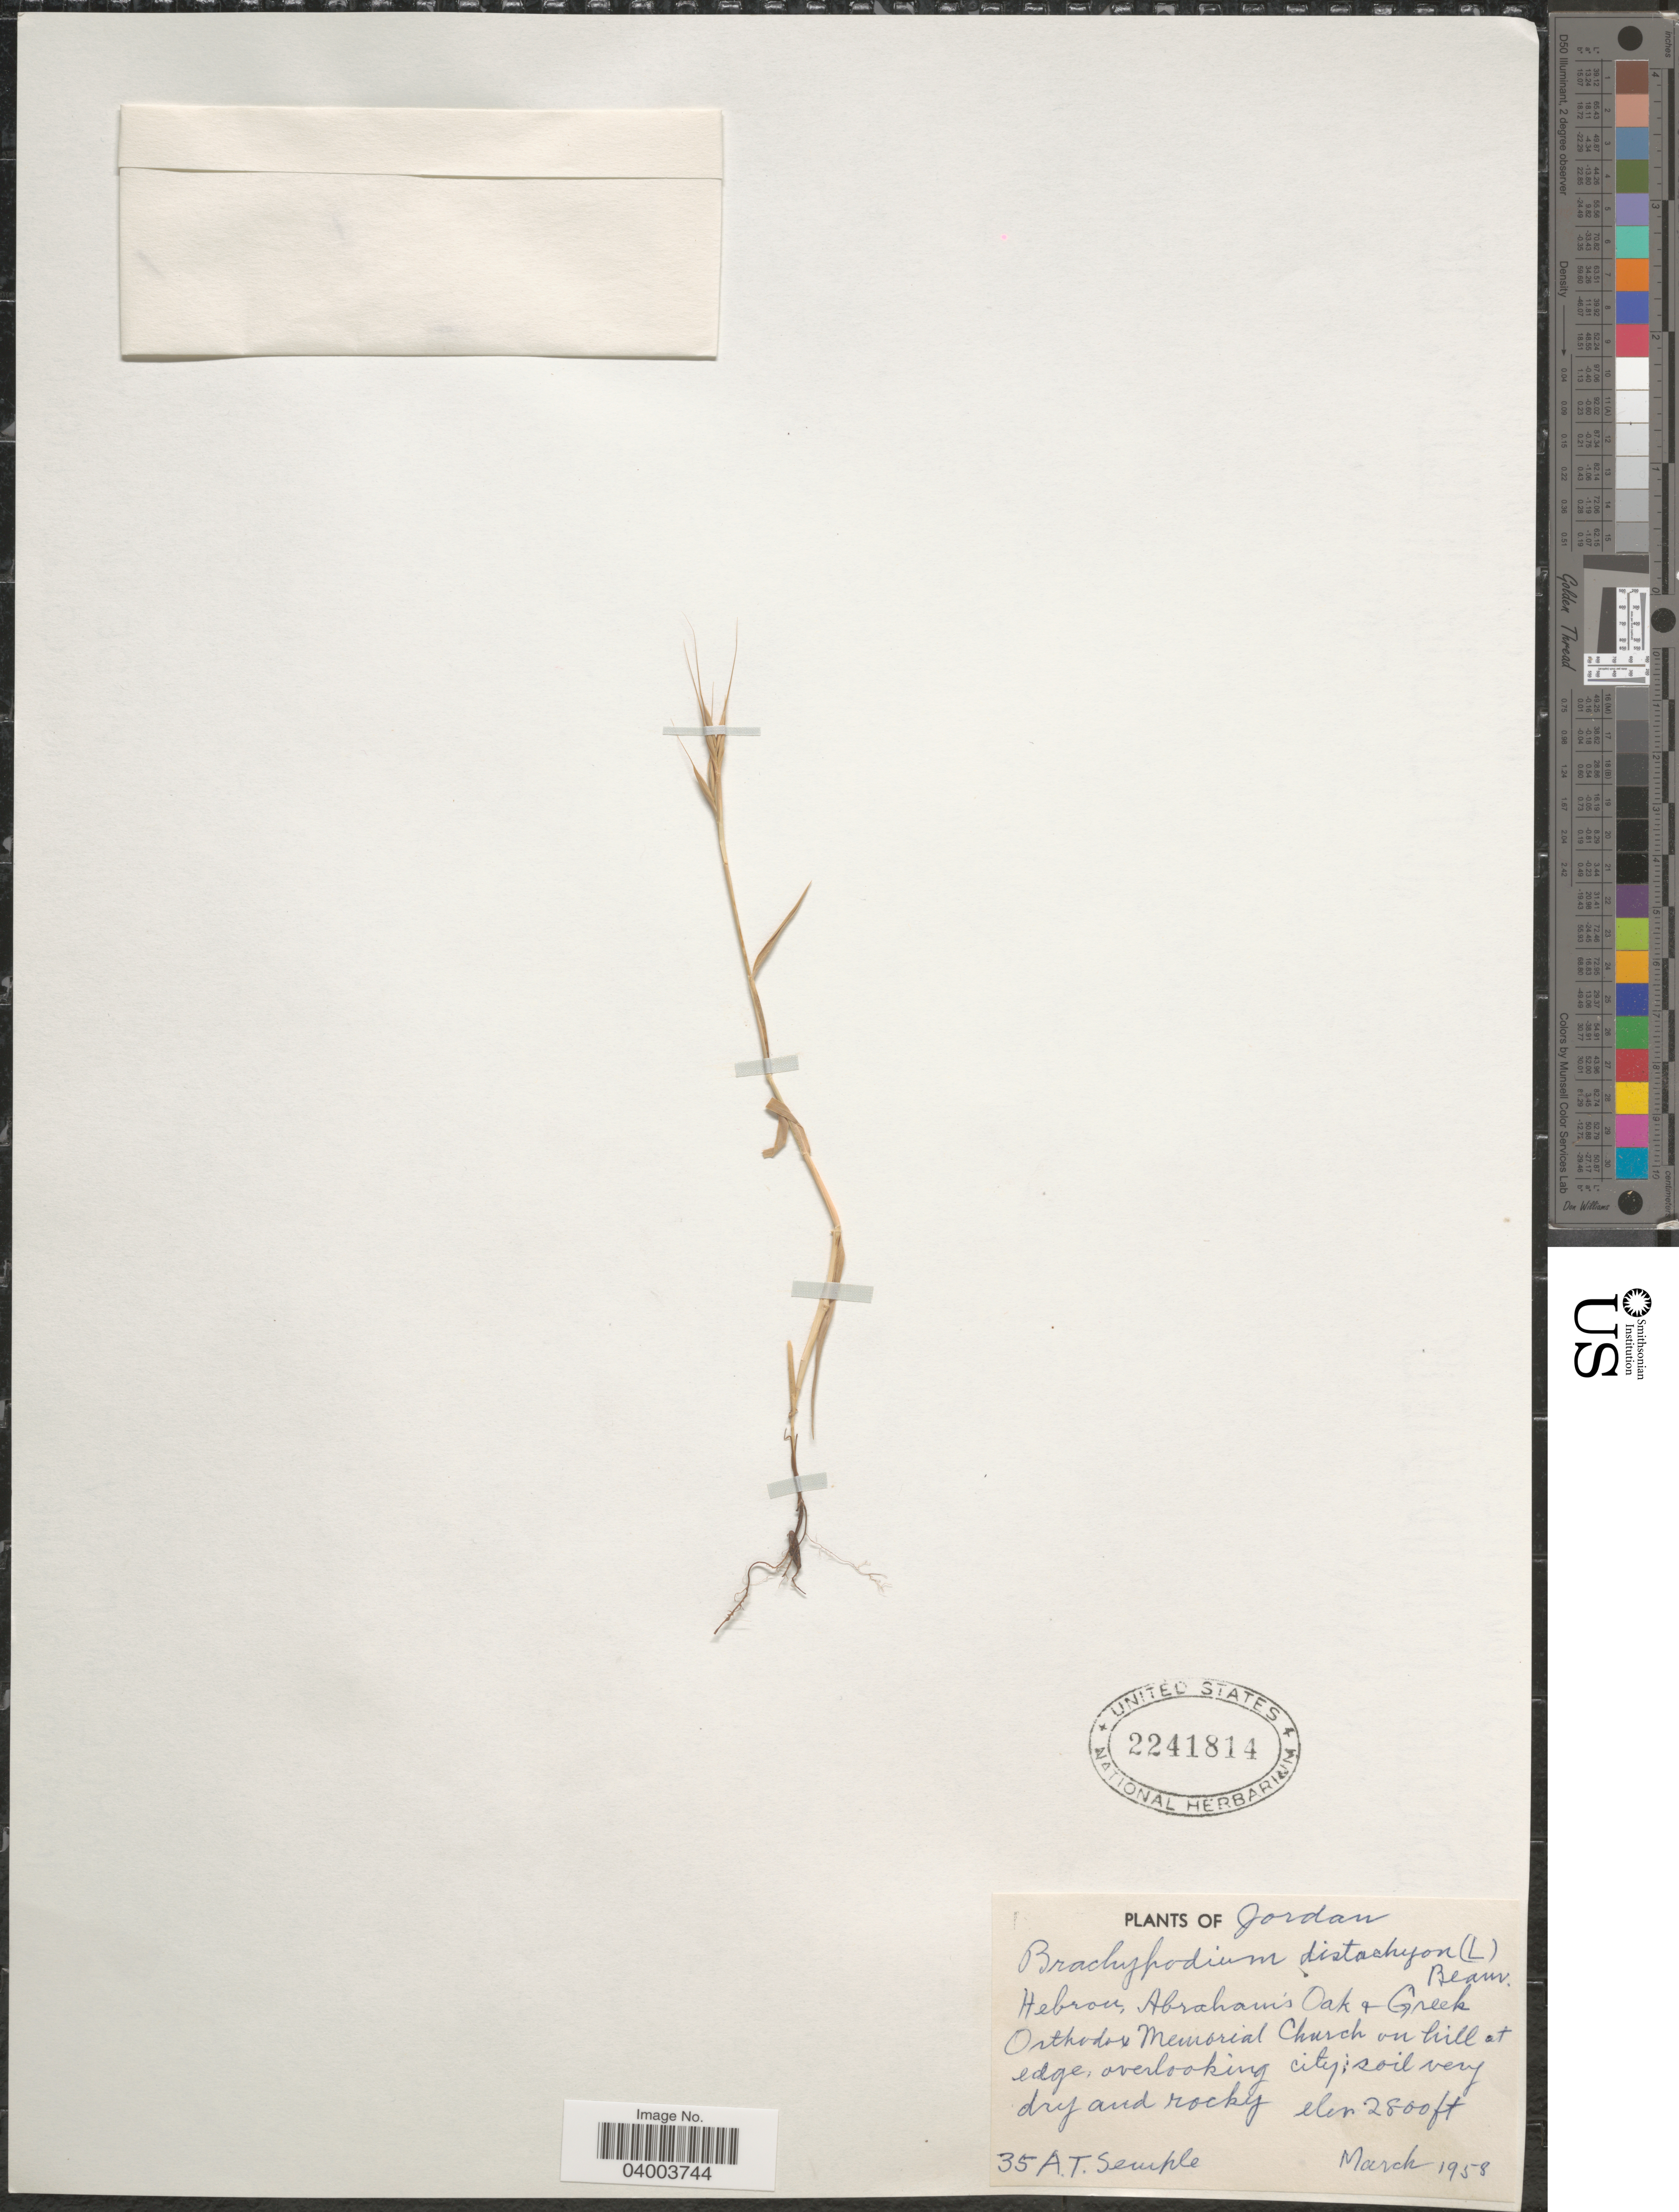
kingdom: Plantae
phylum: Tracheophyta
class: Liliopsida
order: Poales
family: Poaceae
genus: Brachypodium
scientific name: Brachypodium distachyon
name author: (L.) P. Beauv.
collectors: A. Semple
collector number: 35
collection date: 1958-03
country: Jordan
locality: Hebron, Abraham's Oak & Creek, Orthodox Memorial Church on hill at edge.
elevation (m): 853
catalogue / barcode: US 2241814